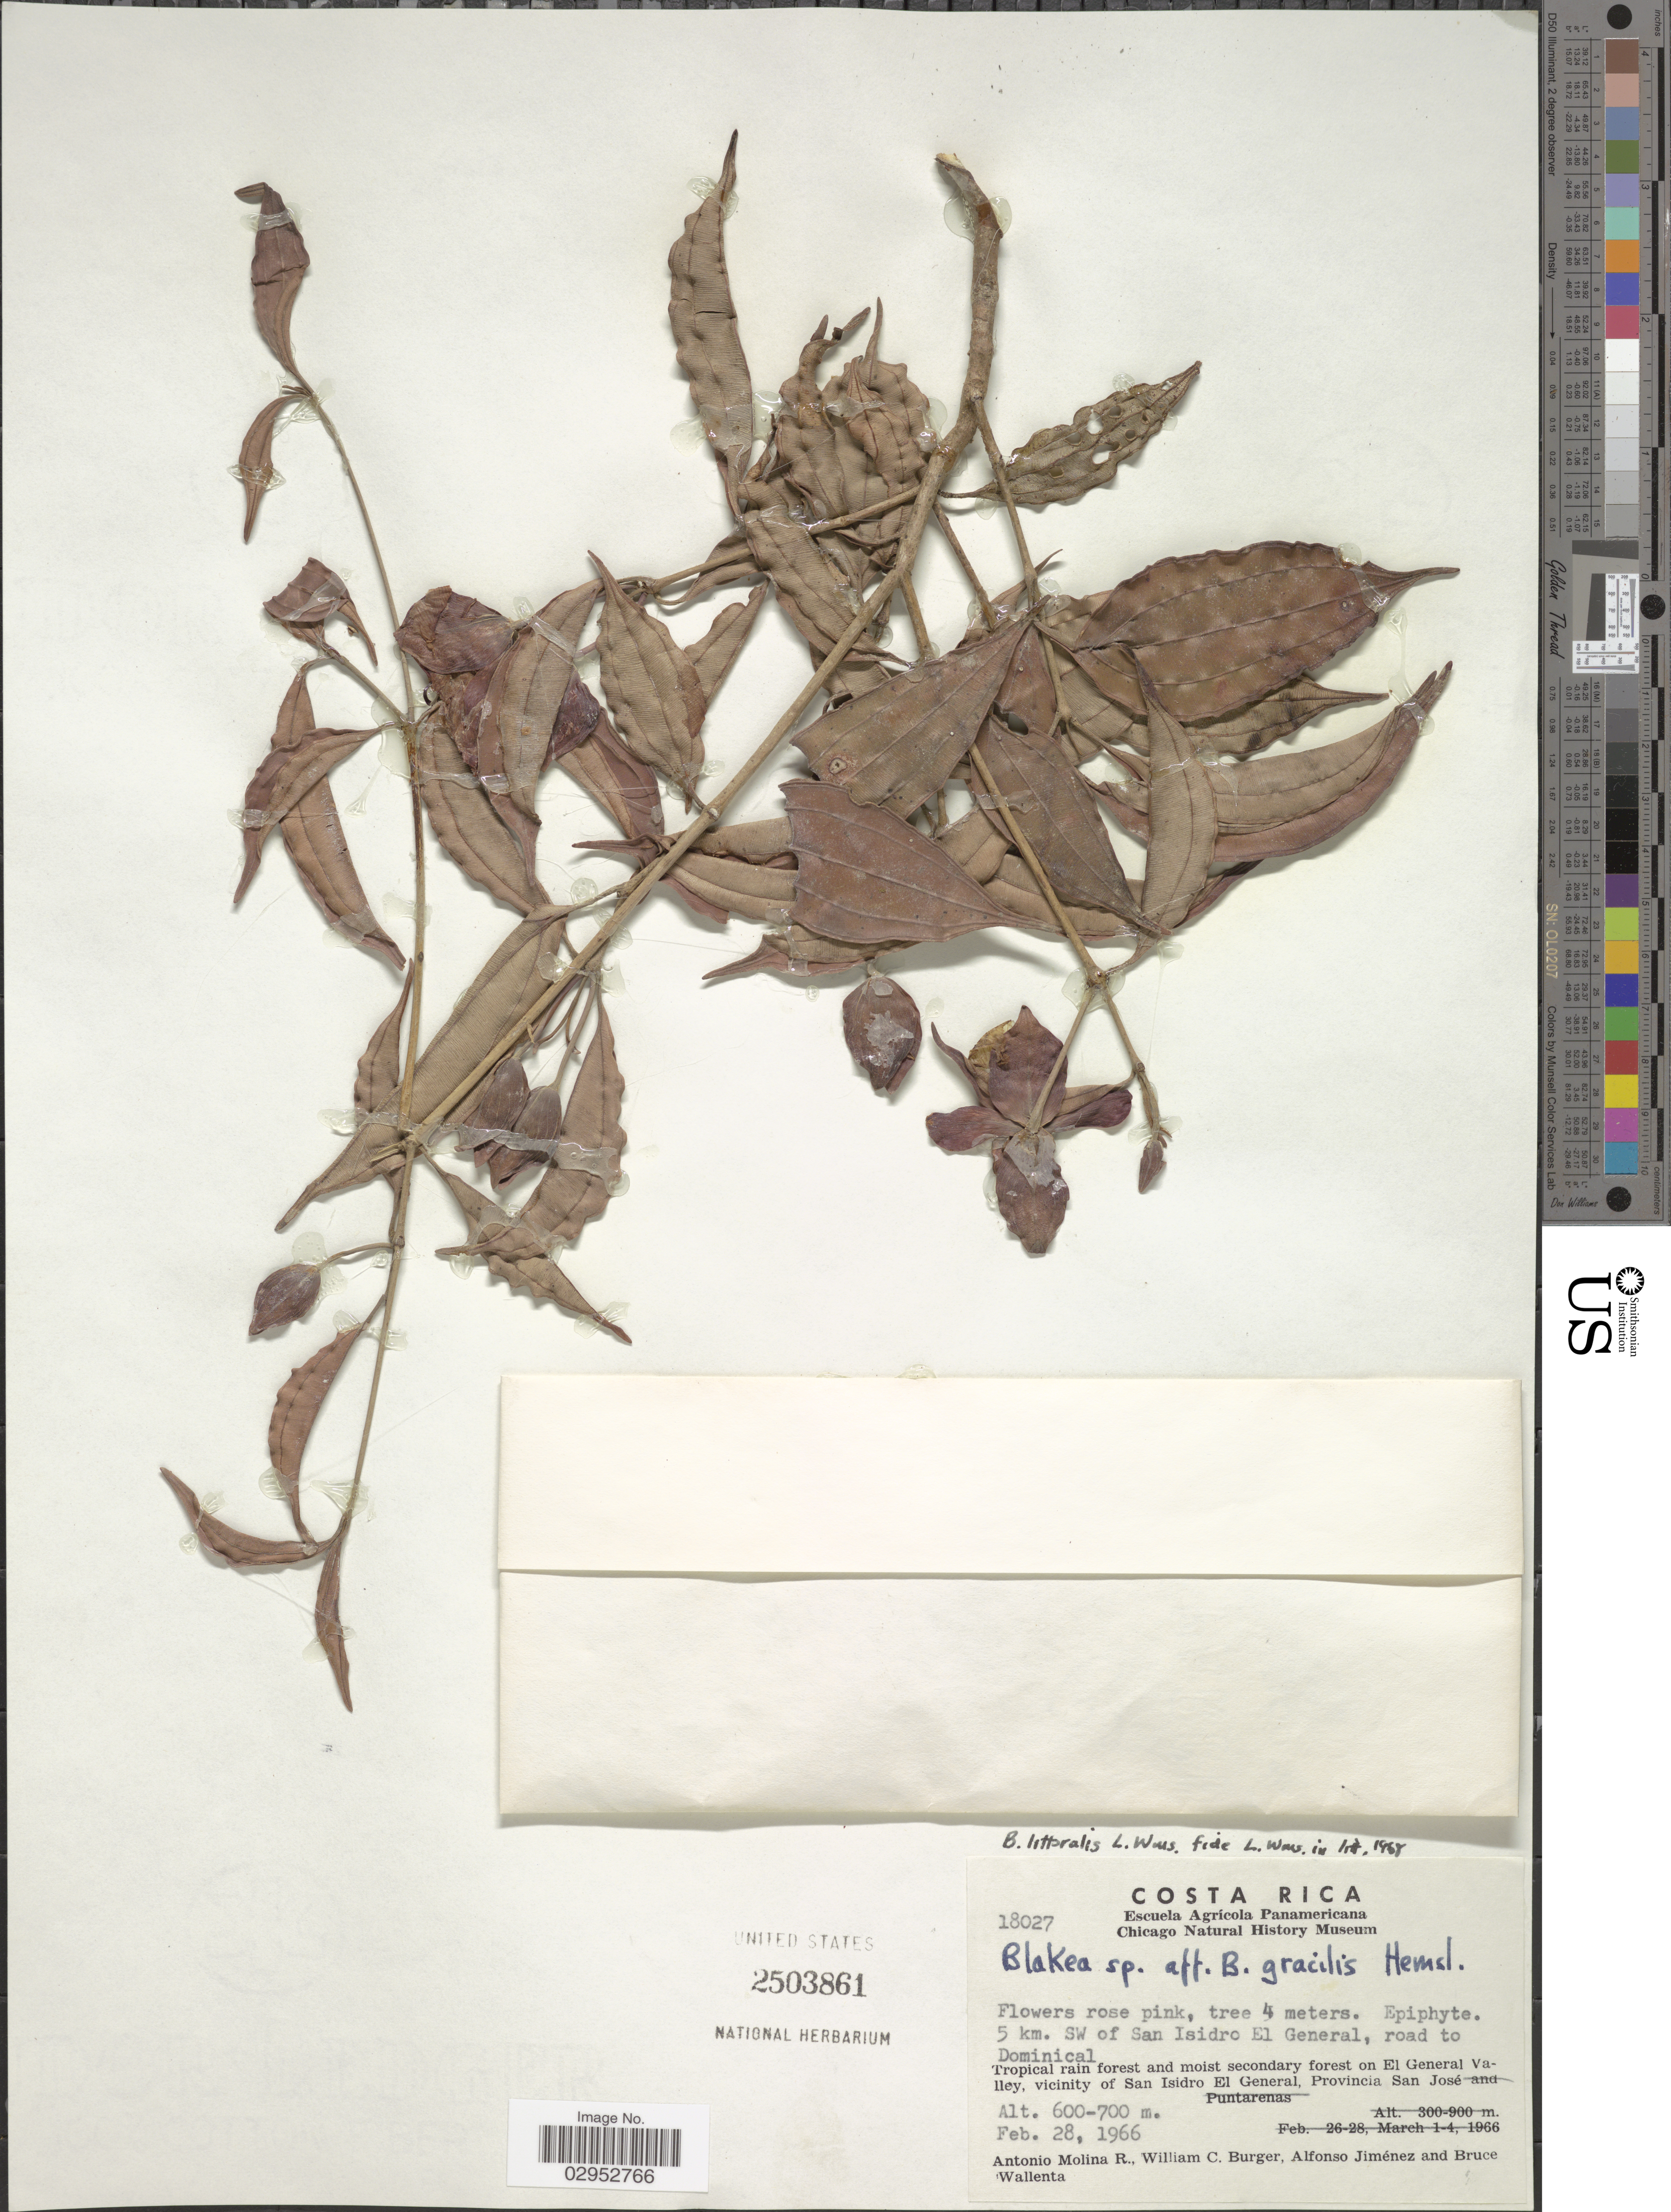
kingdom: Plantae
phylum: Tracheophyta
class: Magnoliopsida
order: Myrtales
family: Melastomataceae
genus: Blakea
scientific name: Blakea guatemalensis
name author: Donn. Sm.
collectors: A. Molina R., W. Burger, A. Jiménez & B. Wallenta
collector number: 18027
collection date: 1966-02-28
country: Costa Rica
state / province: San José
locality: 5 km. SW of San Isidro El General, road to Dominical. Tropical rain forest and moist secondary forest on El General Valley, vicinity of San Isidro El General, Provincia San José.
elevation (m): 600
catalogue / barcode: US 2503861